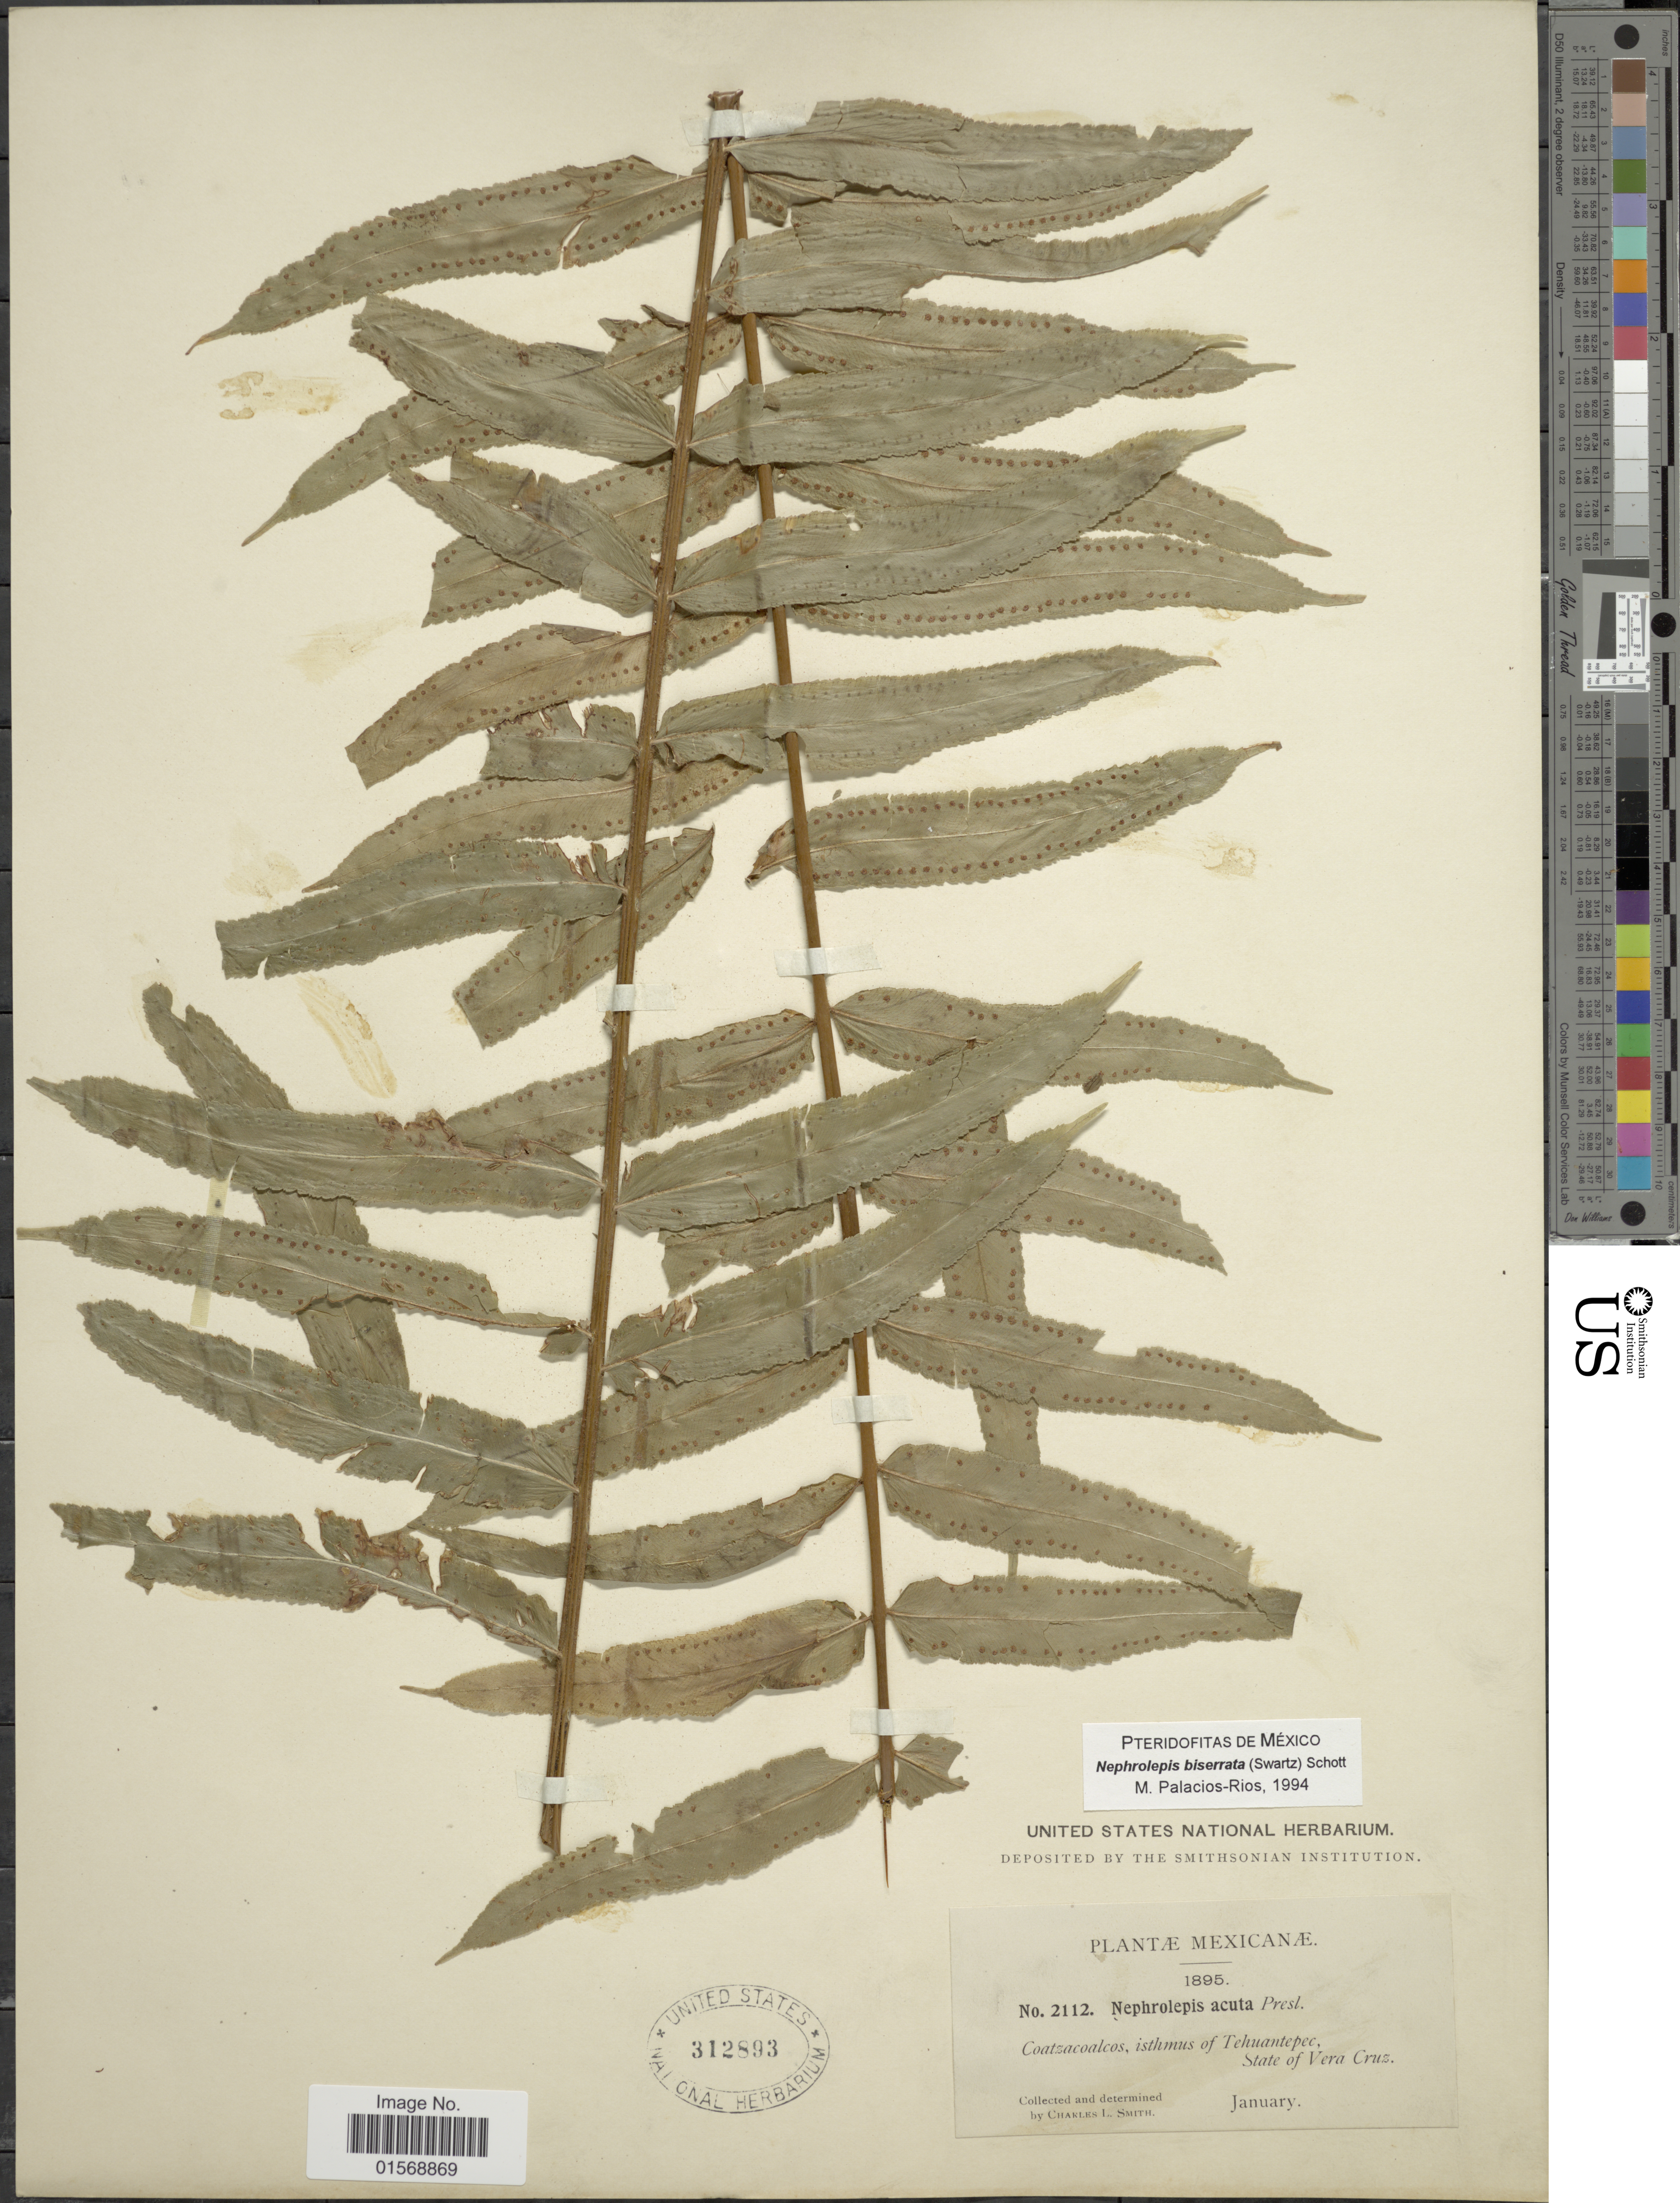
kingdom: Plantae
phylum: Tracheophyta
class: Polypodiopsida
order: Polypodiales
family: Nephrolepidaceae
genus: Nephrolepis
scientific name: Nephrolepis biserrata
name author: (Sw.) Schott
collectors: C. L. Smith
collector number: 2112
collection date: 1895-01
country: Mexico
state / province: Veracruz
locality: Coatzacoalcos, isthmus of Theuantepec. State of Vera Cruz. Mexicanae,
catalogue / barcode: US 312893